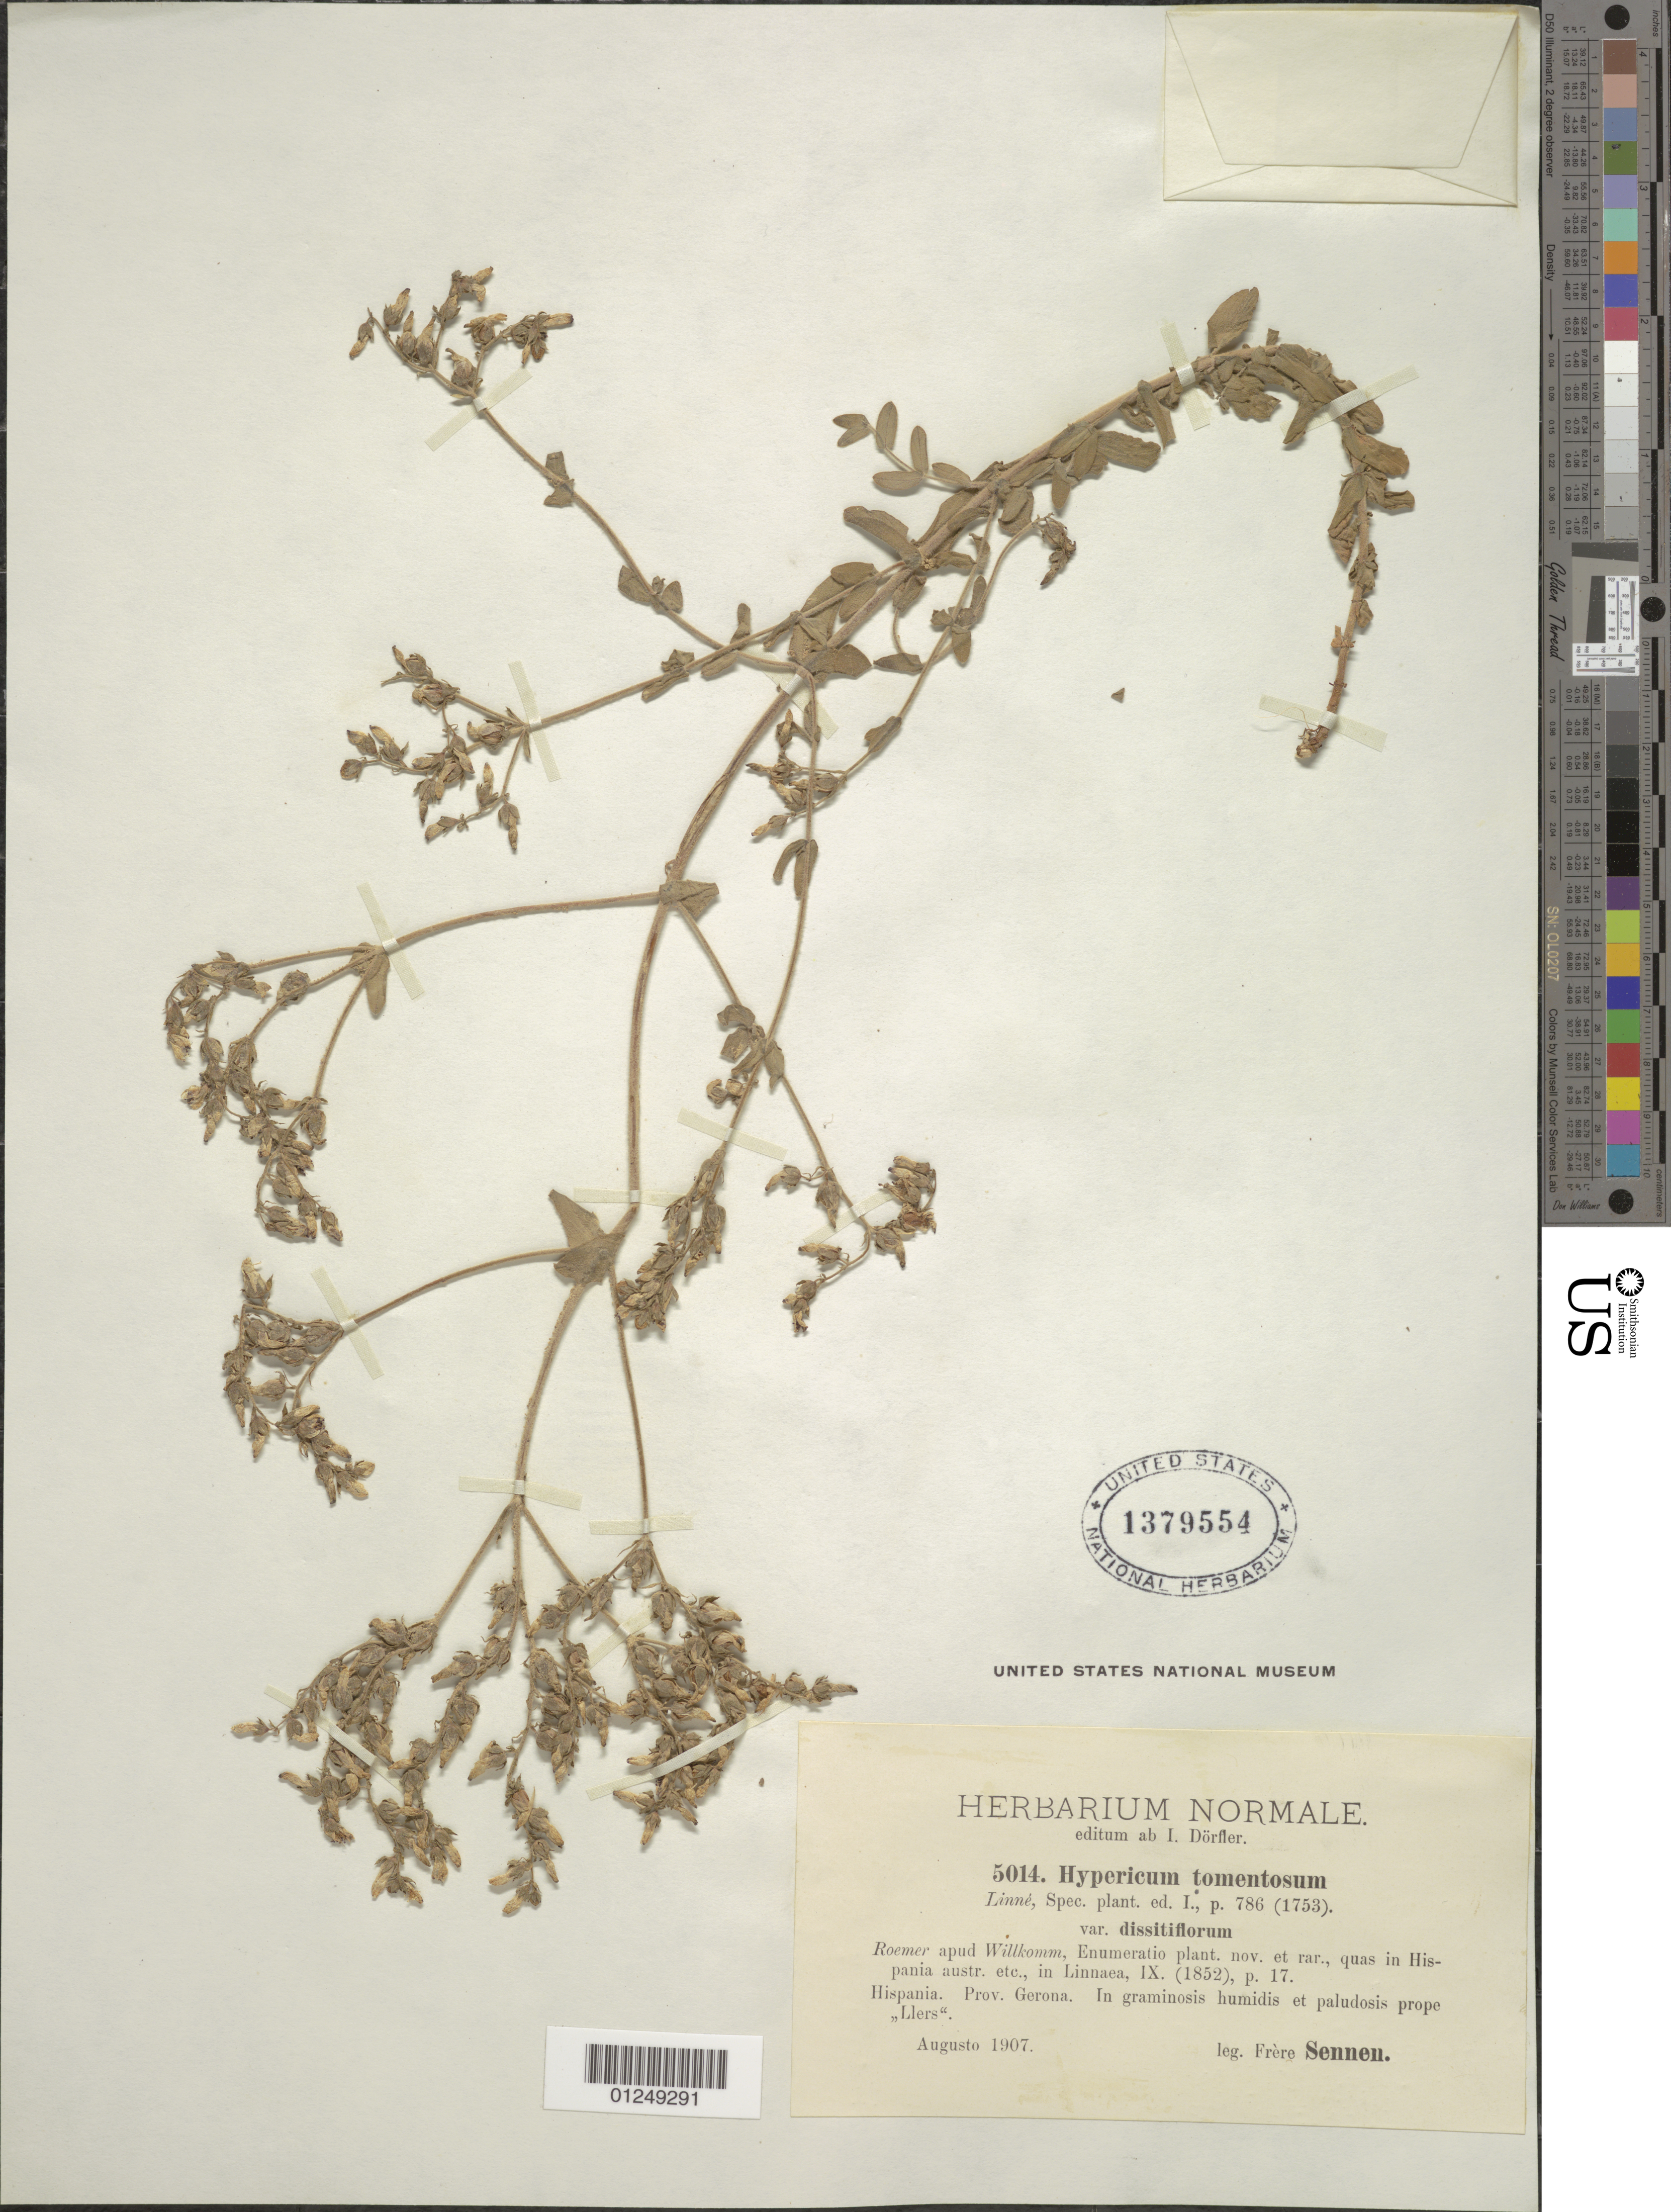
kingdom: Plantae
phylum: Tracheophyta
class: Magnoliopsida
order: Malpighiales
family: Hypericaceae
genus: Hypericum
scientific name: Hypericum tomentosum var. dissitiflorum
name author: Willk.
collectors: E. Sennen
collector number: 5014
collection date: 1907-08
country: Spain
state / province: Catalunya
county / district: Gironia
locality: prope Llers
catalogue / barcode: US 1379554